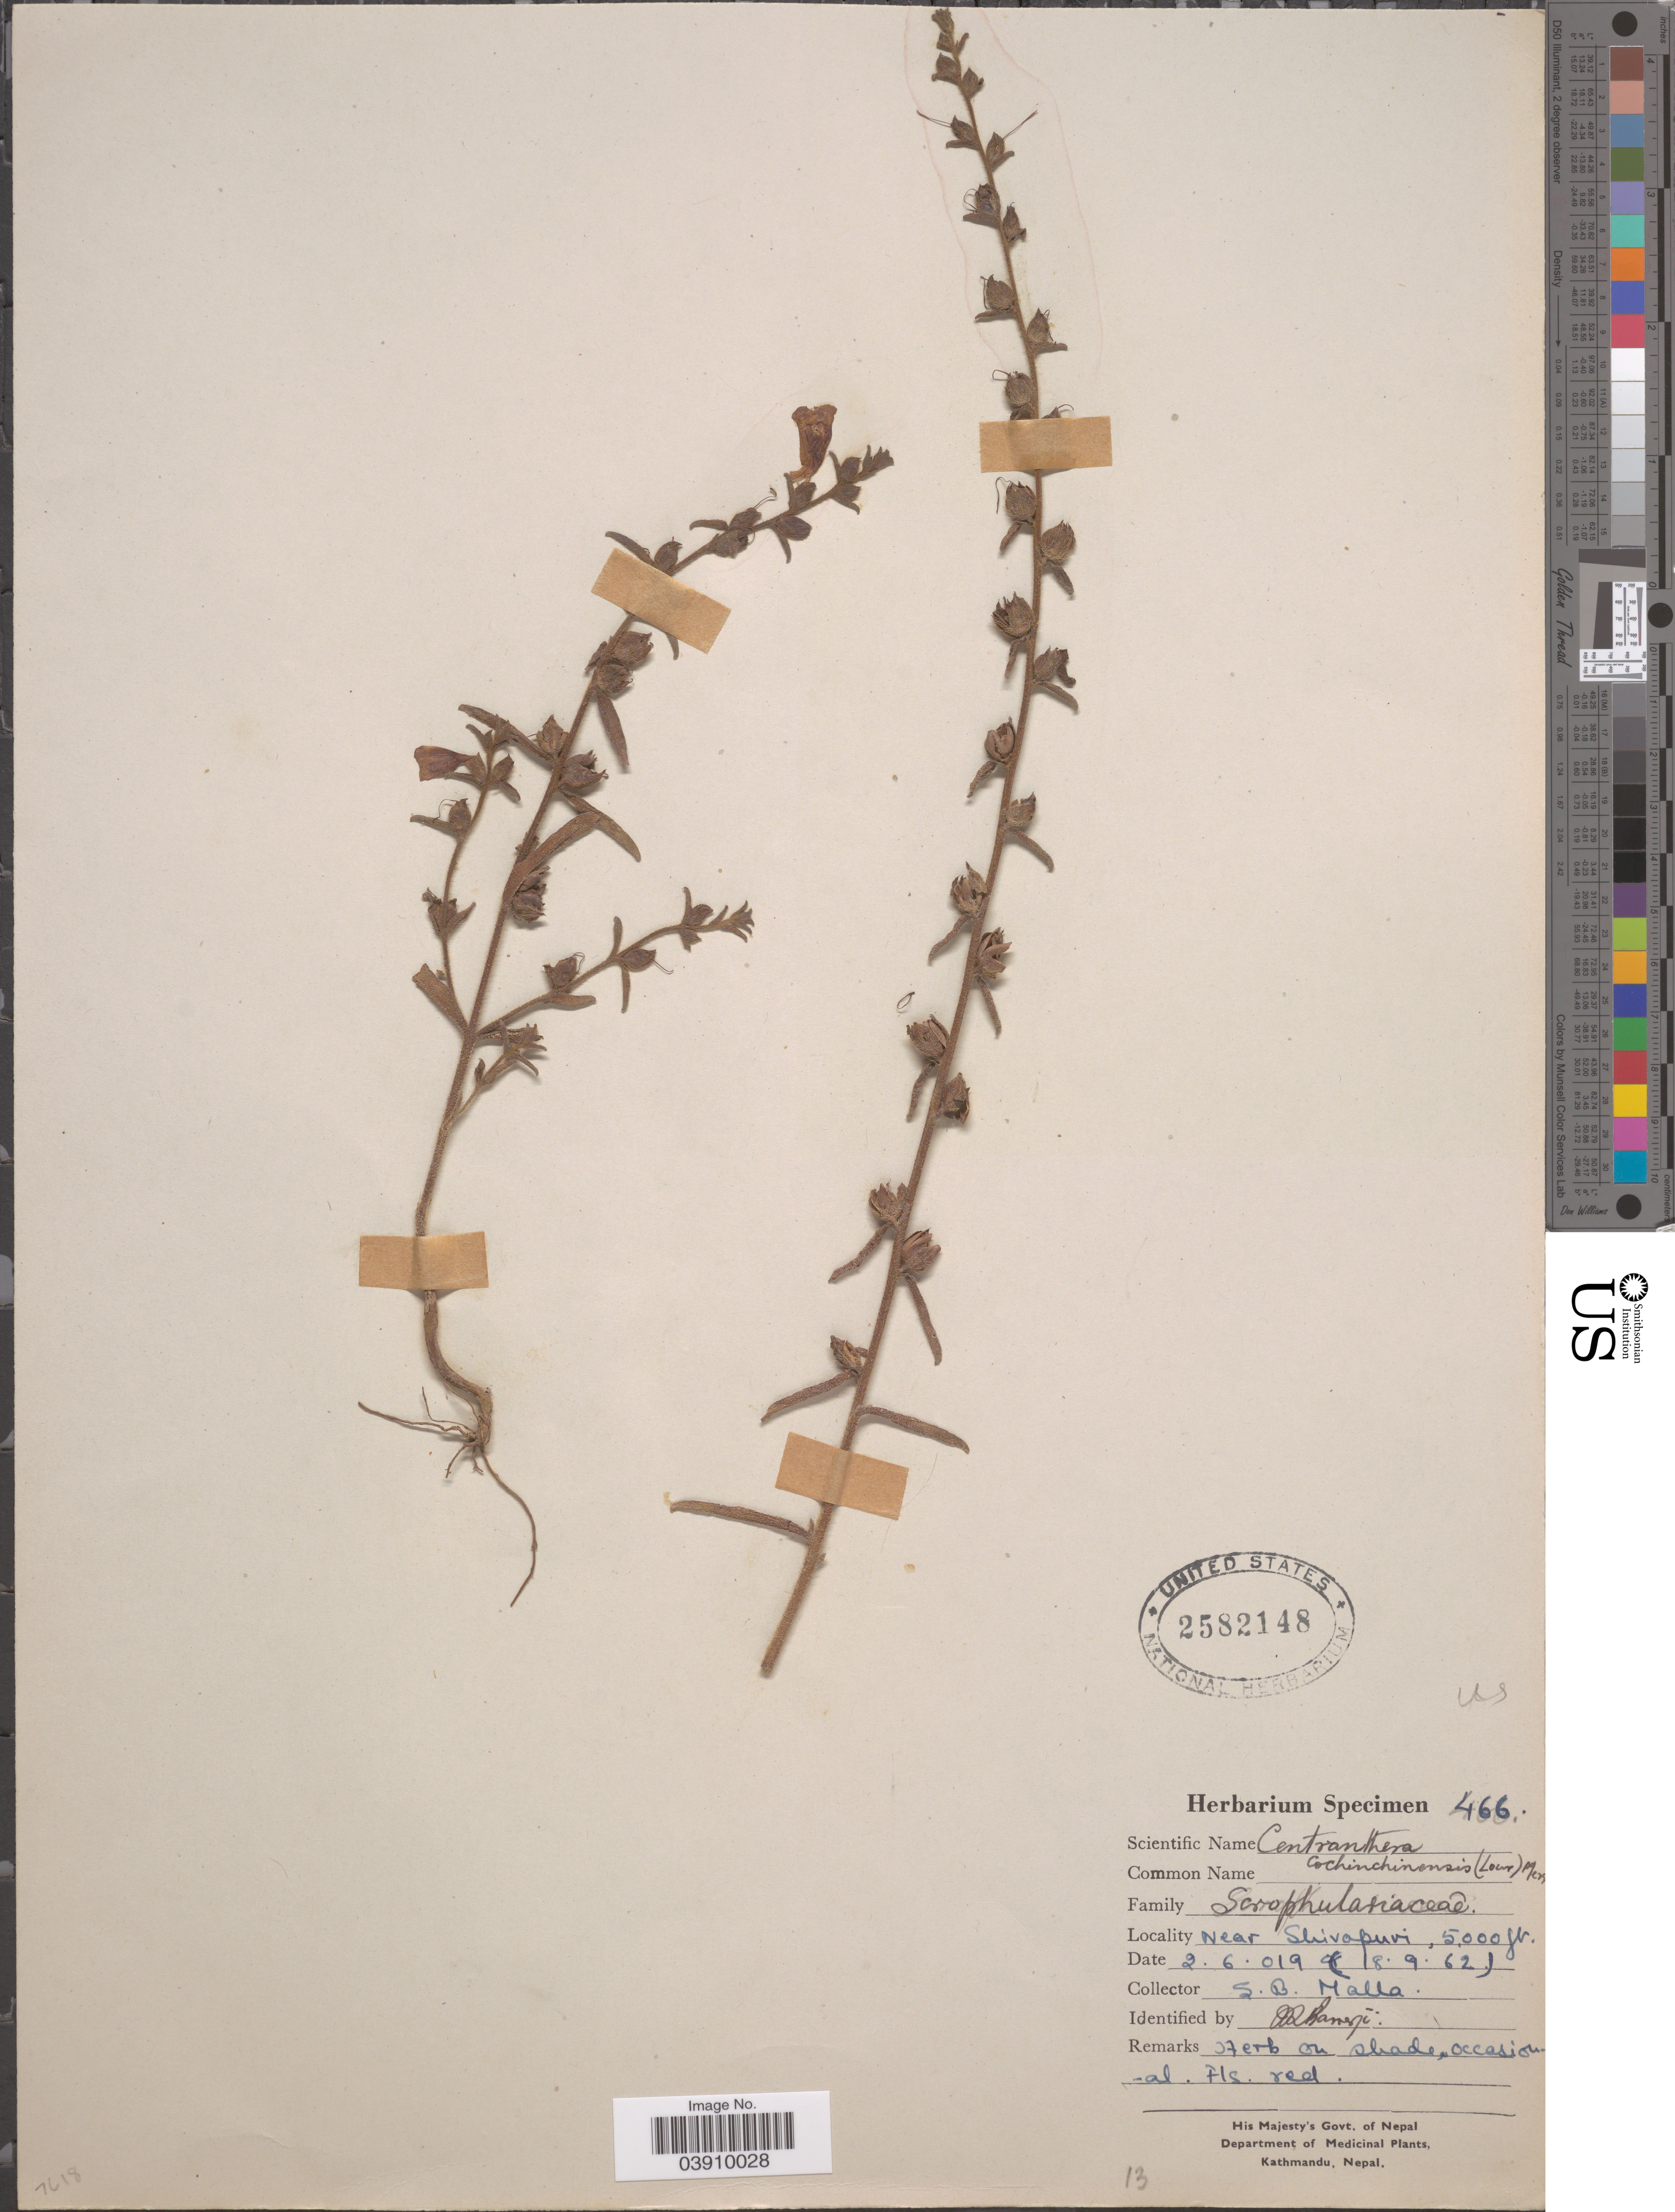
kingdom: Plantae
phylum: Tracheophyta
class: Magnoliopsida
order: Lamiales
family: Orobanchaceae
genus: Centranthera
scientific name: Centranthera cochinchinensis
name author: (Lour.) Merr.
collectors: S. Malla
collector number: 466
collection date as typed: Transcribed d/m/y: 2/6/19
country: Nepal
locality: Near Shivapuri.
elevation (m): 1524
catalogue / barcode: US 2582148